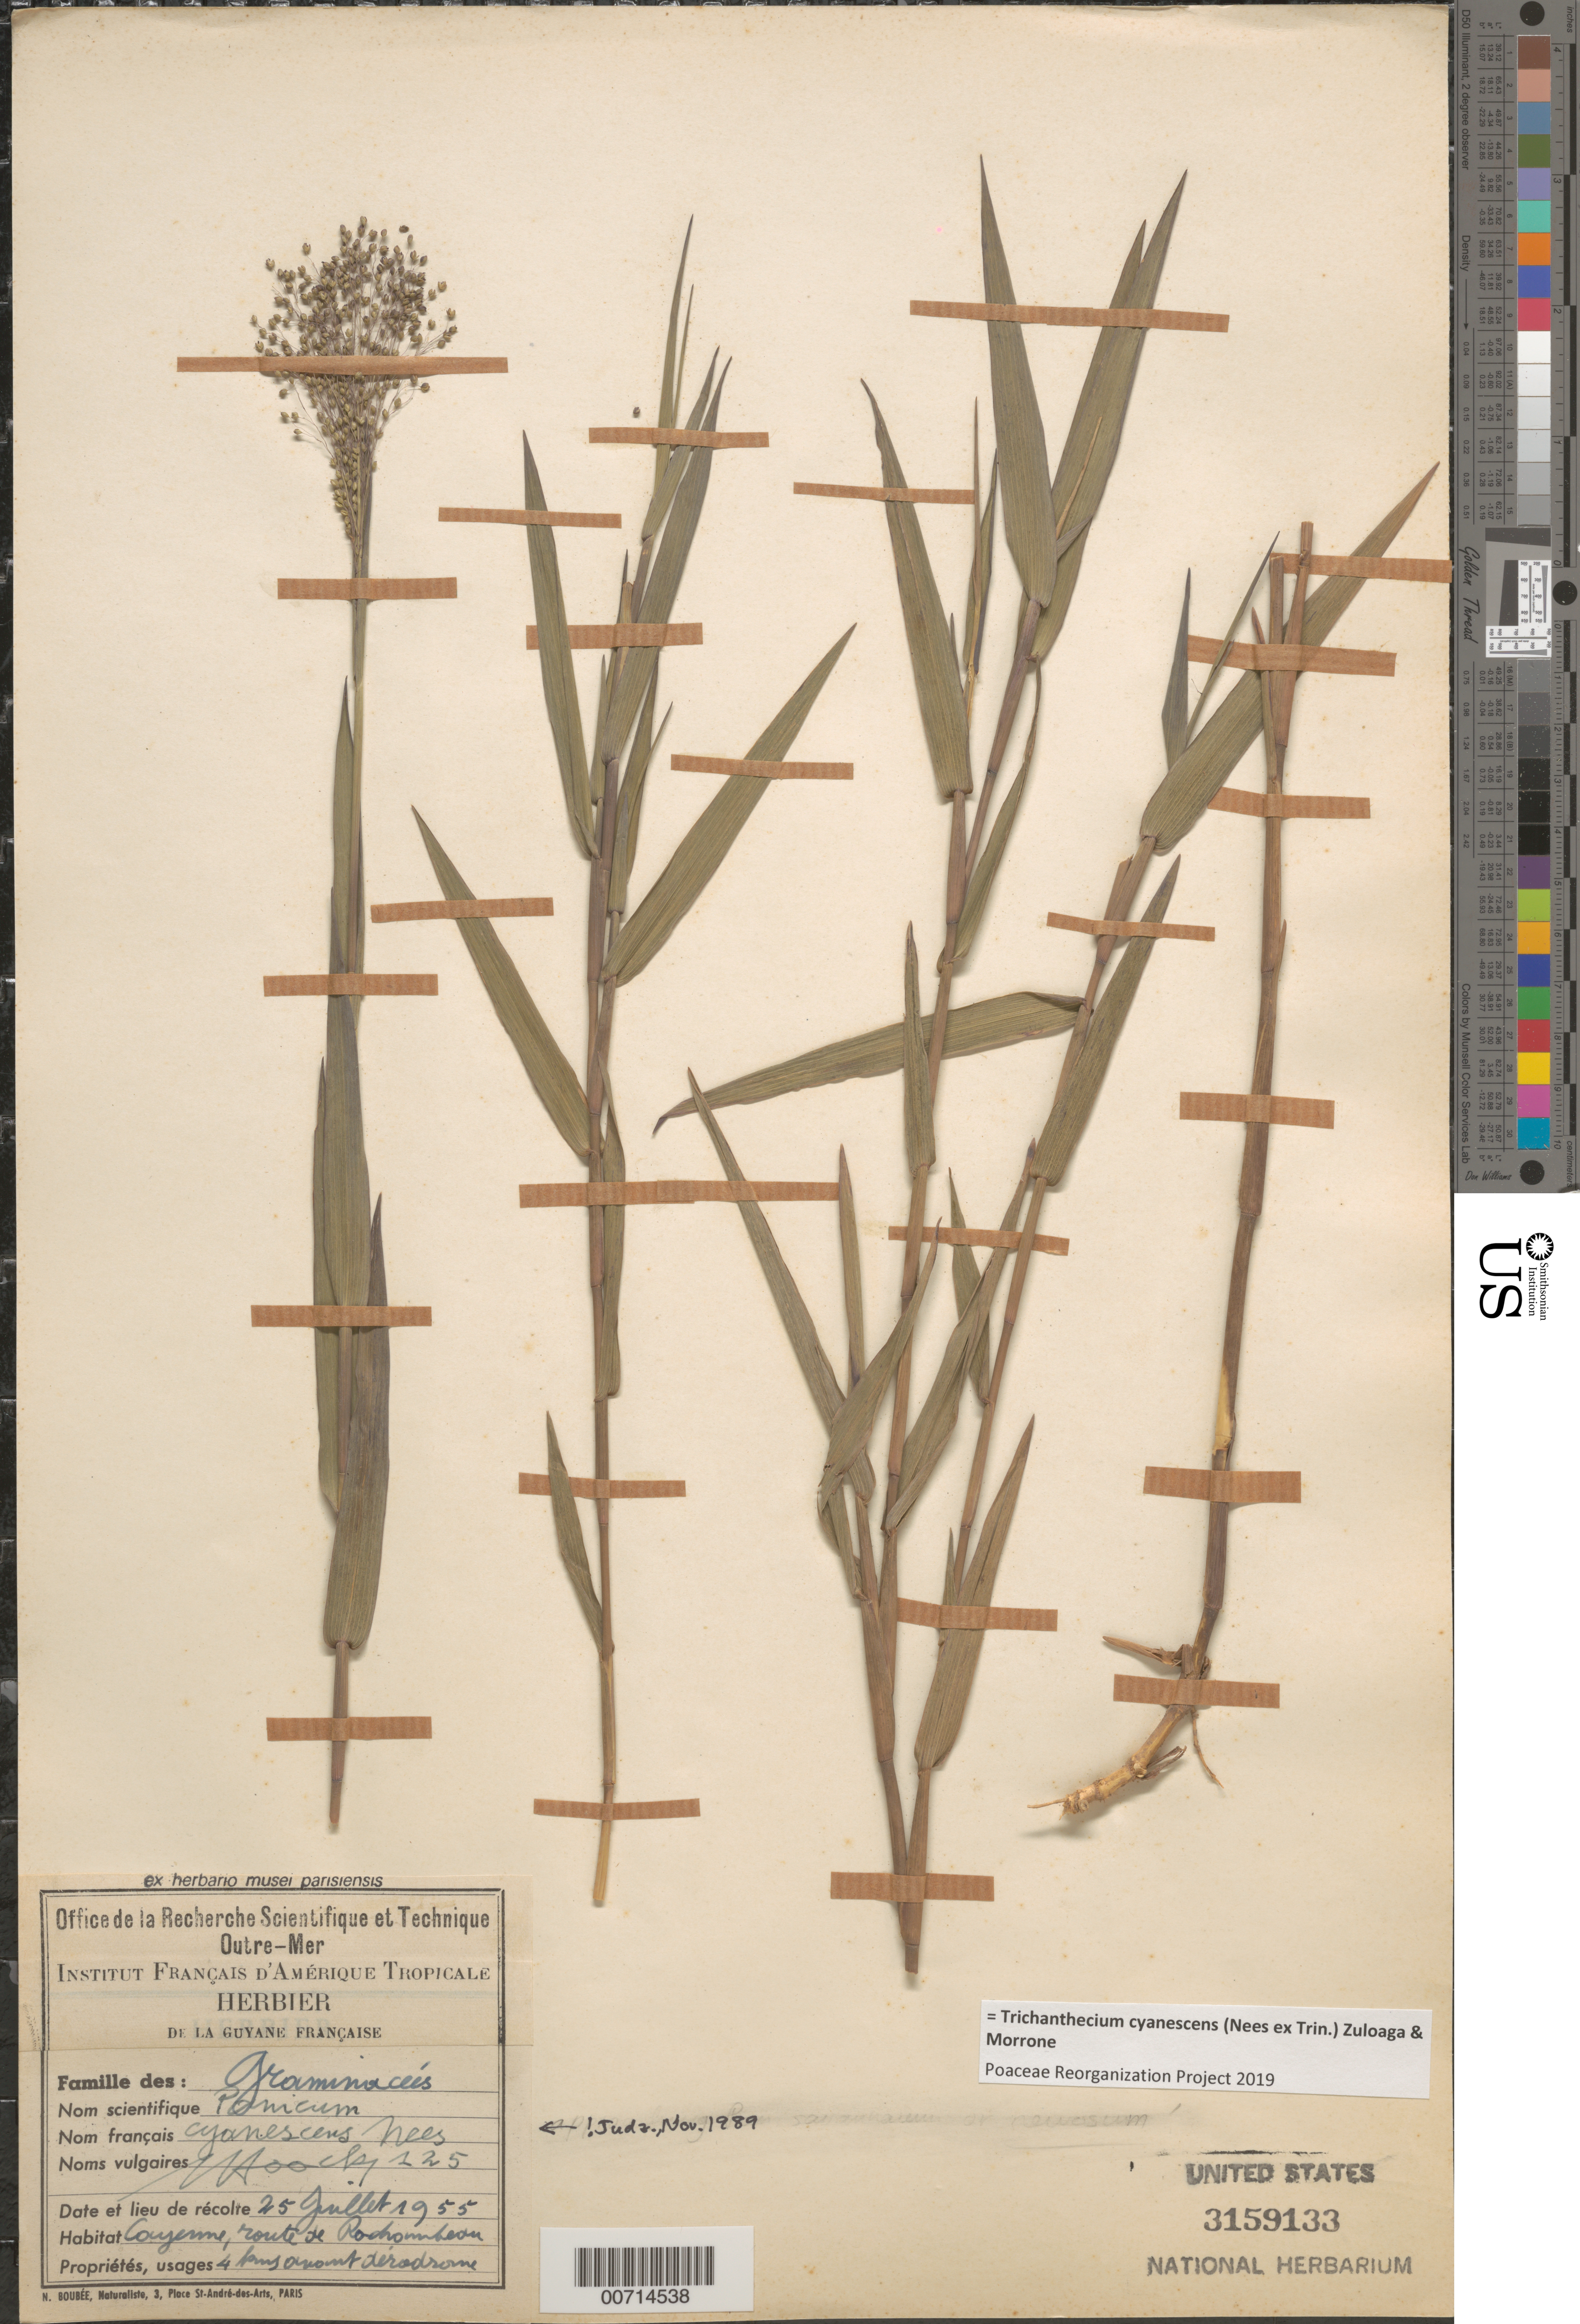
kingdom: Plantae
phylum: Tracheophyta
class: Liliopsida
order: Poales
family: Poaceae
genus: Trichanthecium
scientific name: Trichanthecium cyanescens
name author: (Nees ex Trin.) Zuloaga & Morrone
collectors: N. Hoock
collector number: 125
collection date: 1955-07-25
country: French Guiana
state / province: Cayenne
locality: Cayenne, route de Rochombeau 4 kms anount deradrome.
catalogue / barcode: US 3159133